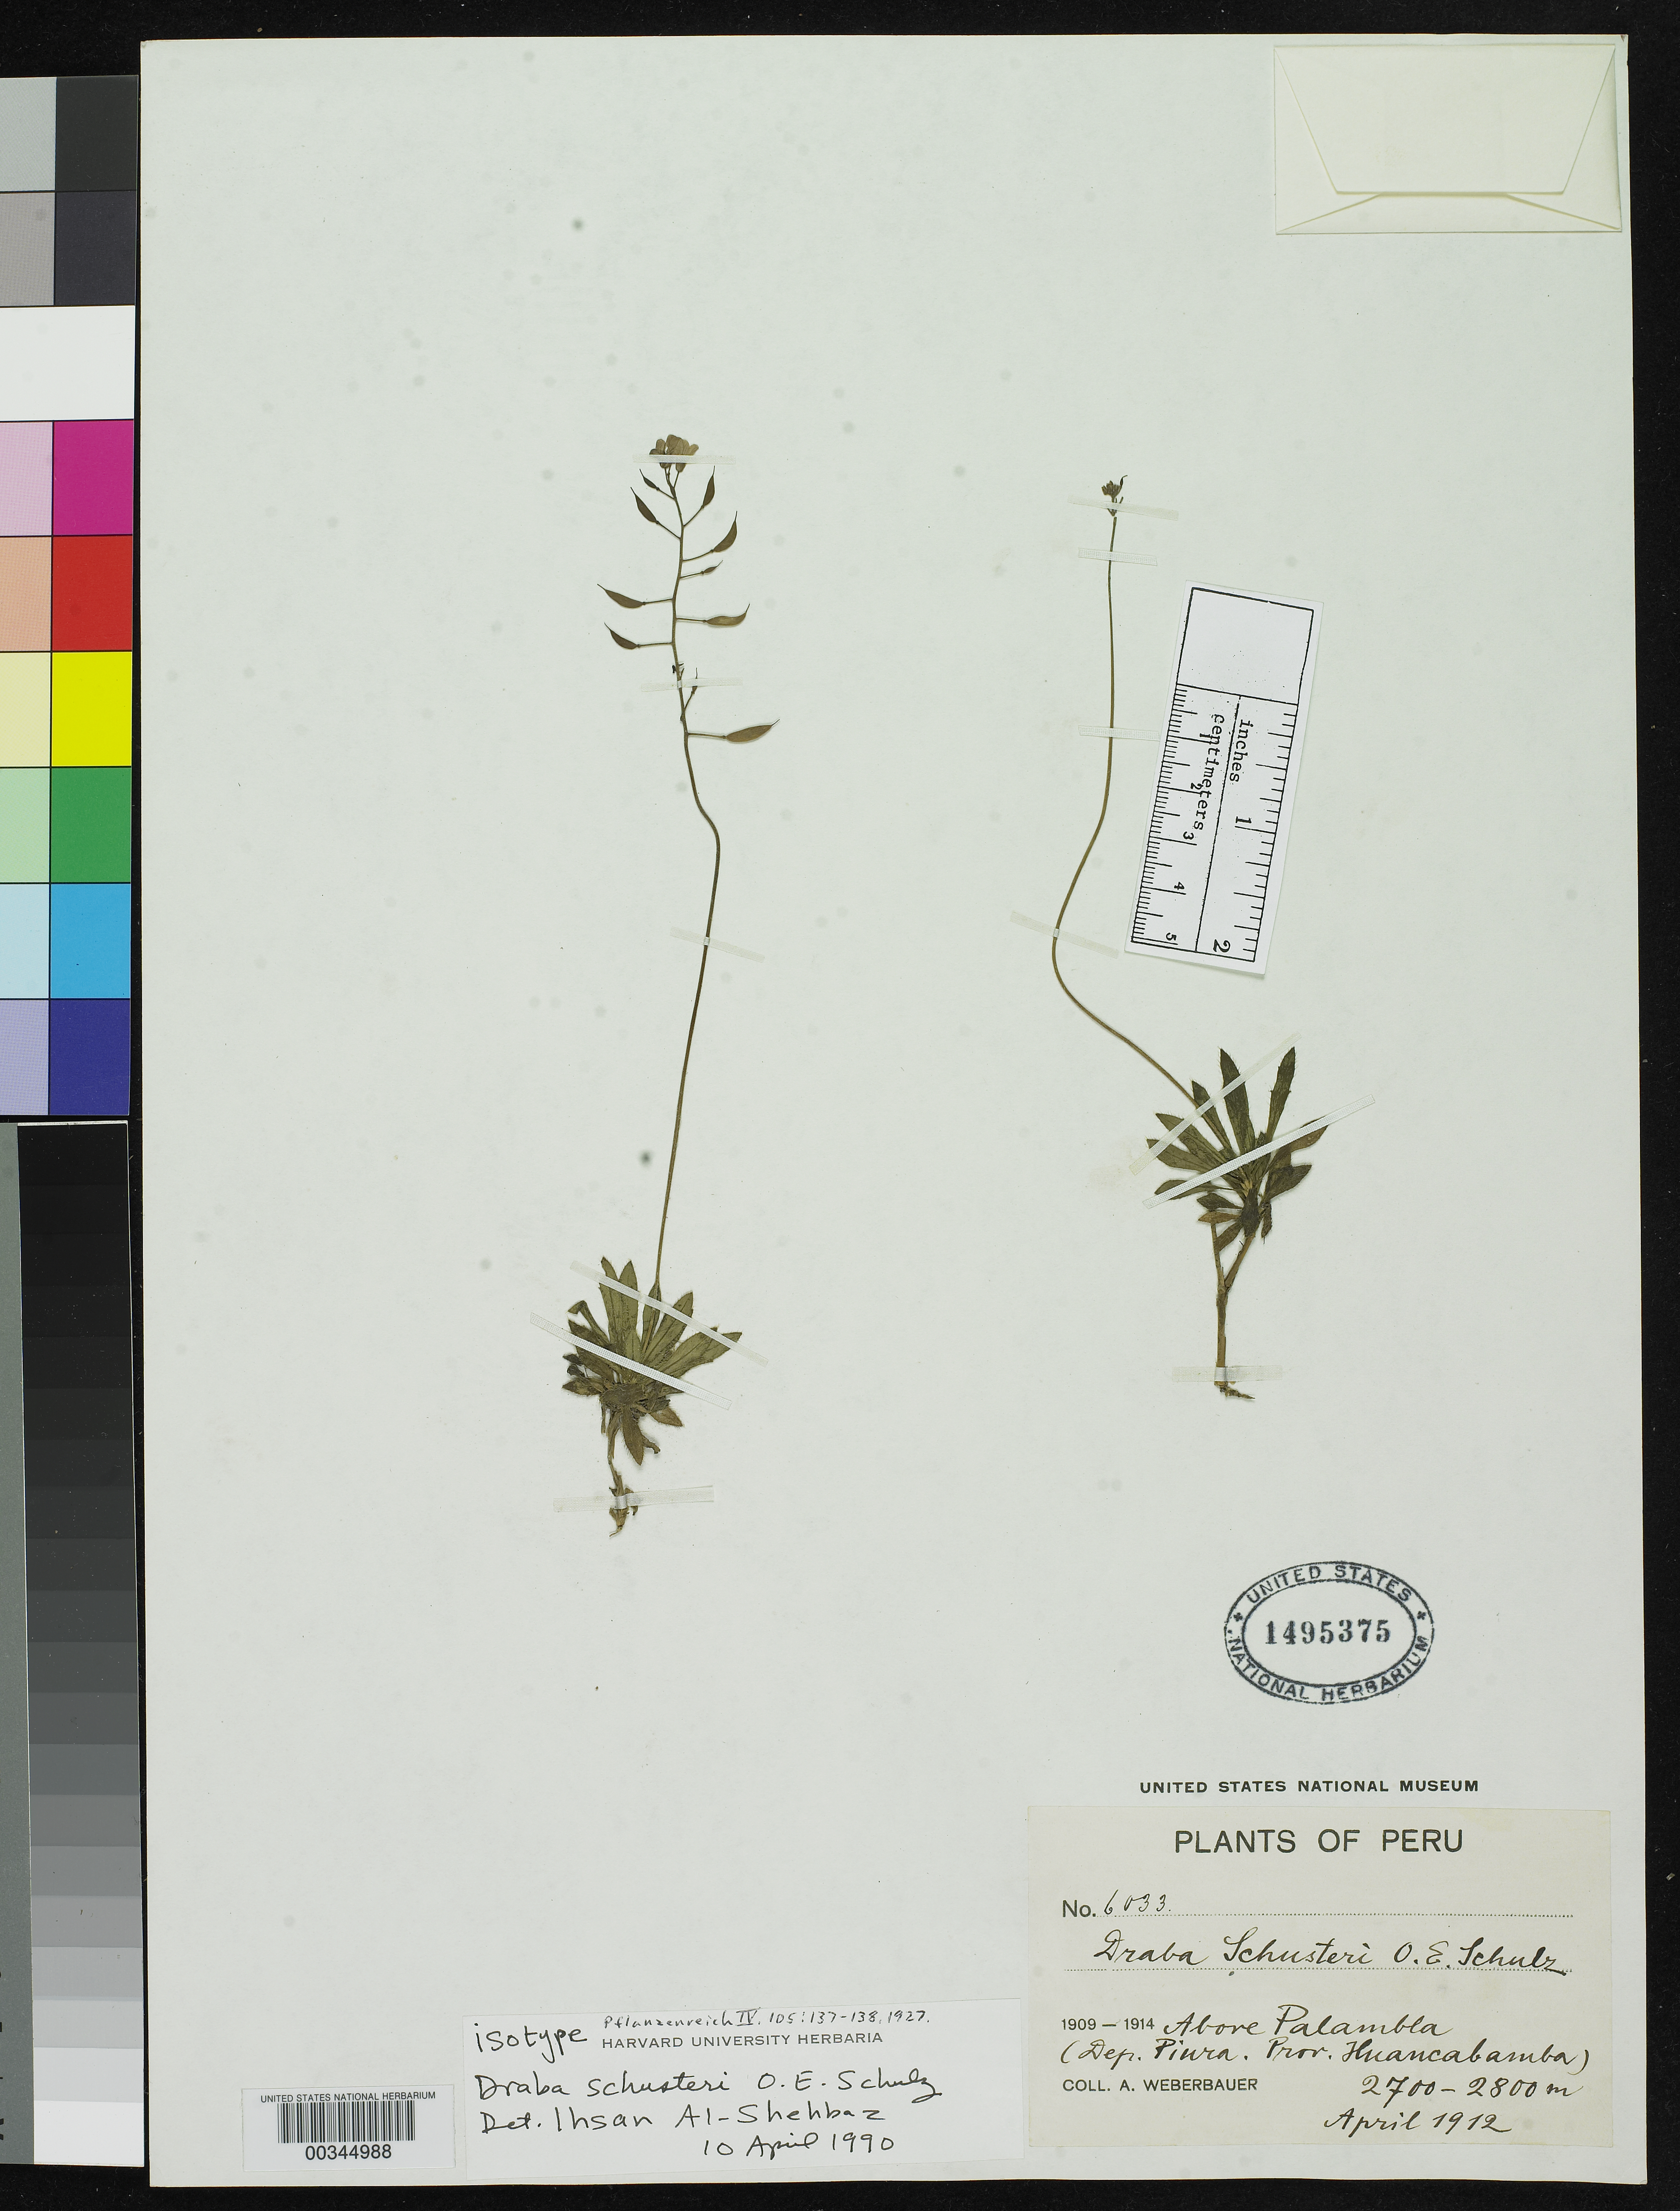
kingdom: Plantae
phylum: Tracheophyta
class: Magnoliopsida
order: Brassicales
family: Brassicaceae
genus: Draba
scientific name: Draba schusteri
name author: O.E. Schulz in Engl.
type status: Isotype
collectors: A. Weberbauer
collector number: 6033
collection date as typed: Apr 1912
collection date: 1912-04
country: Peru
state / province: Piura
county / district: Huancabamba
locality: Above Palambla.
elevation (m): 2700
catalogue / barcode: US 1495375